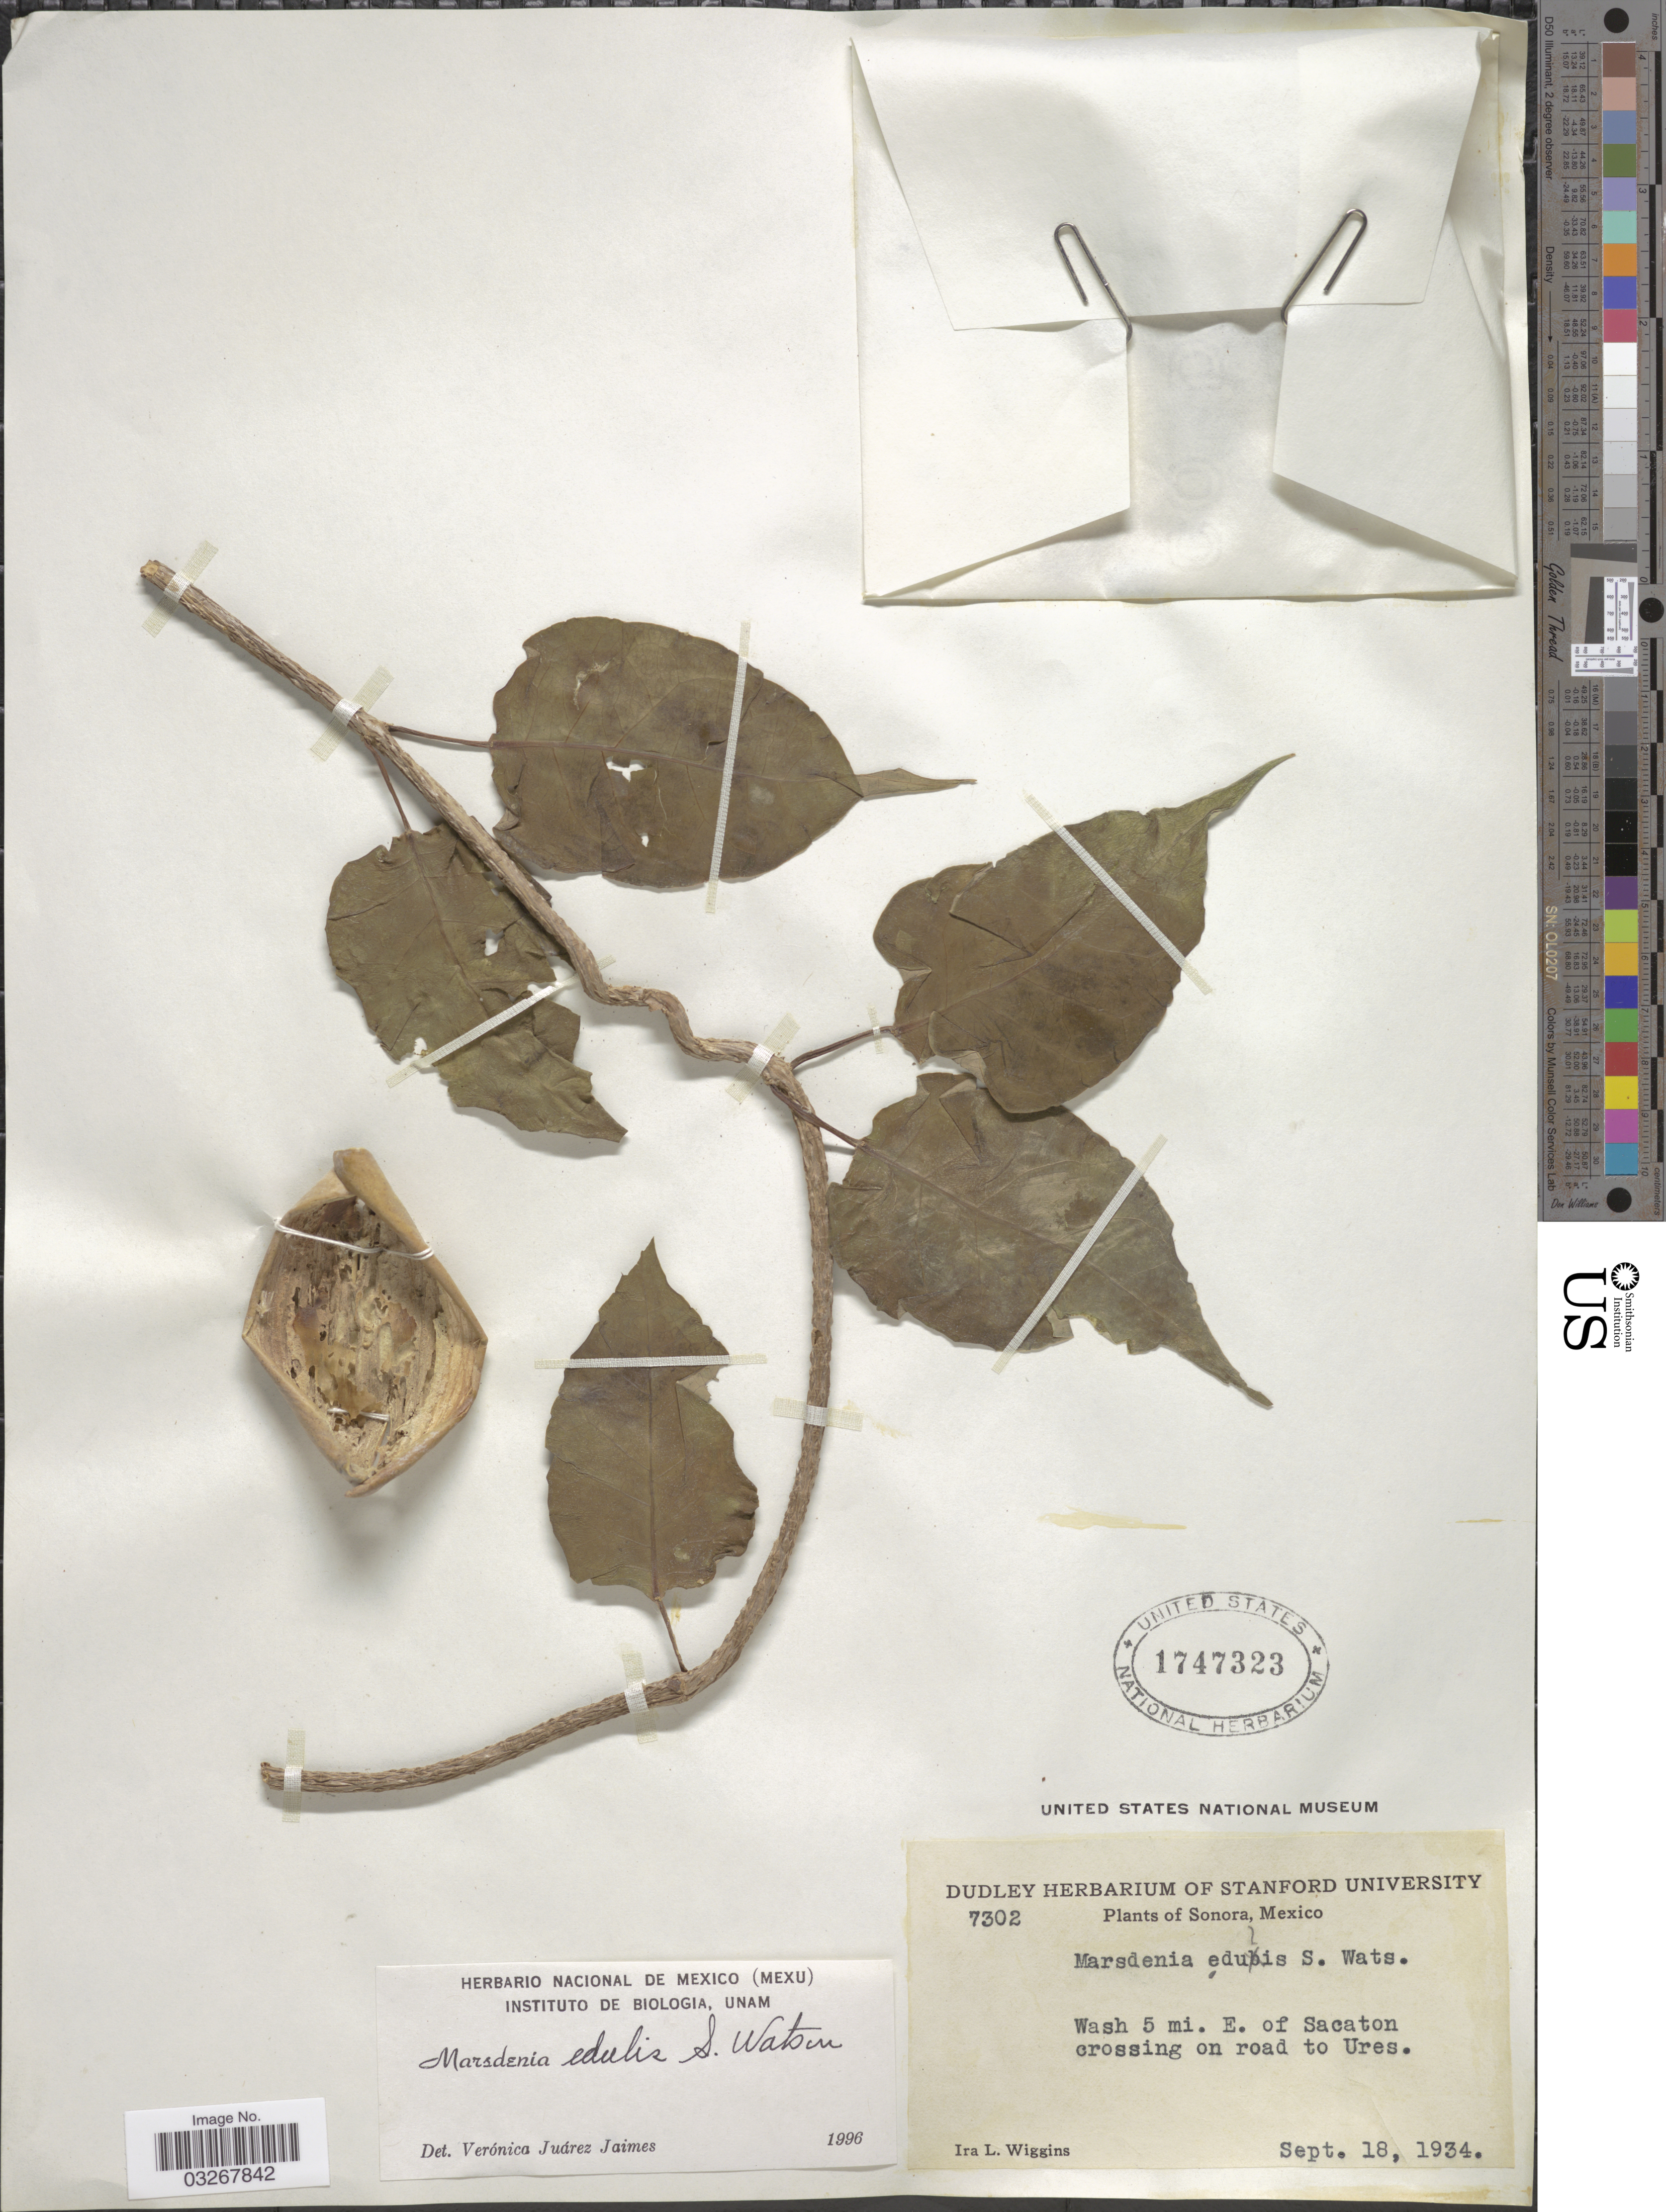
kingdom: Plantae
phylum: Tracheophyta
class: Magnoliopsida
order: Gentianales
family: Apocynaceae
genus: Marsdenia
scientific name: Marsdenia edulis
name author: S. Watson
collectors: I. L. Wiggins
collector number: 7302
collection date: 1934-09-18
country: Mexico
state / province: Sonora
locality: Wash 5 mi. E. of Sacaton crossing on road to Ures.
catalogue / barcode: US 1747323